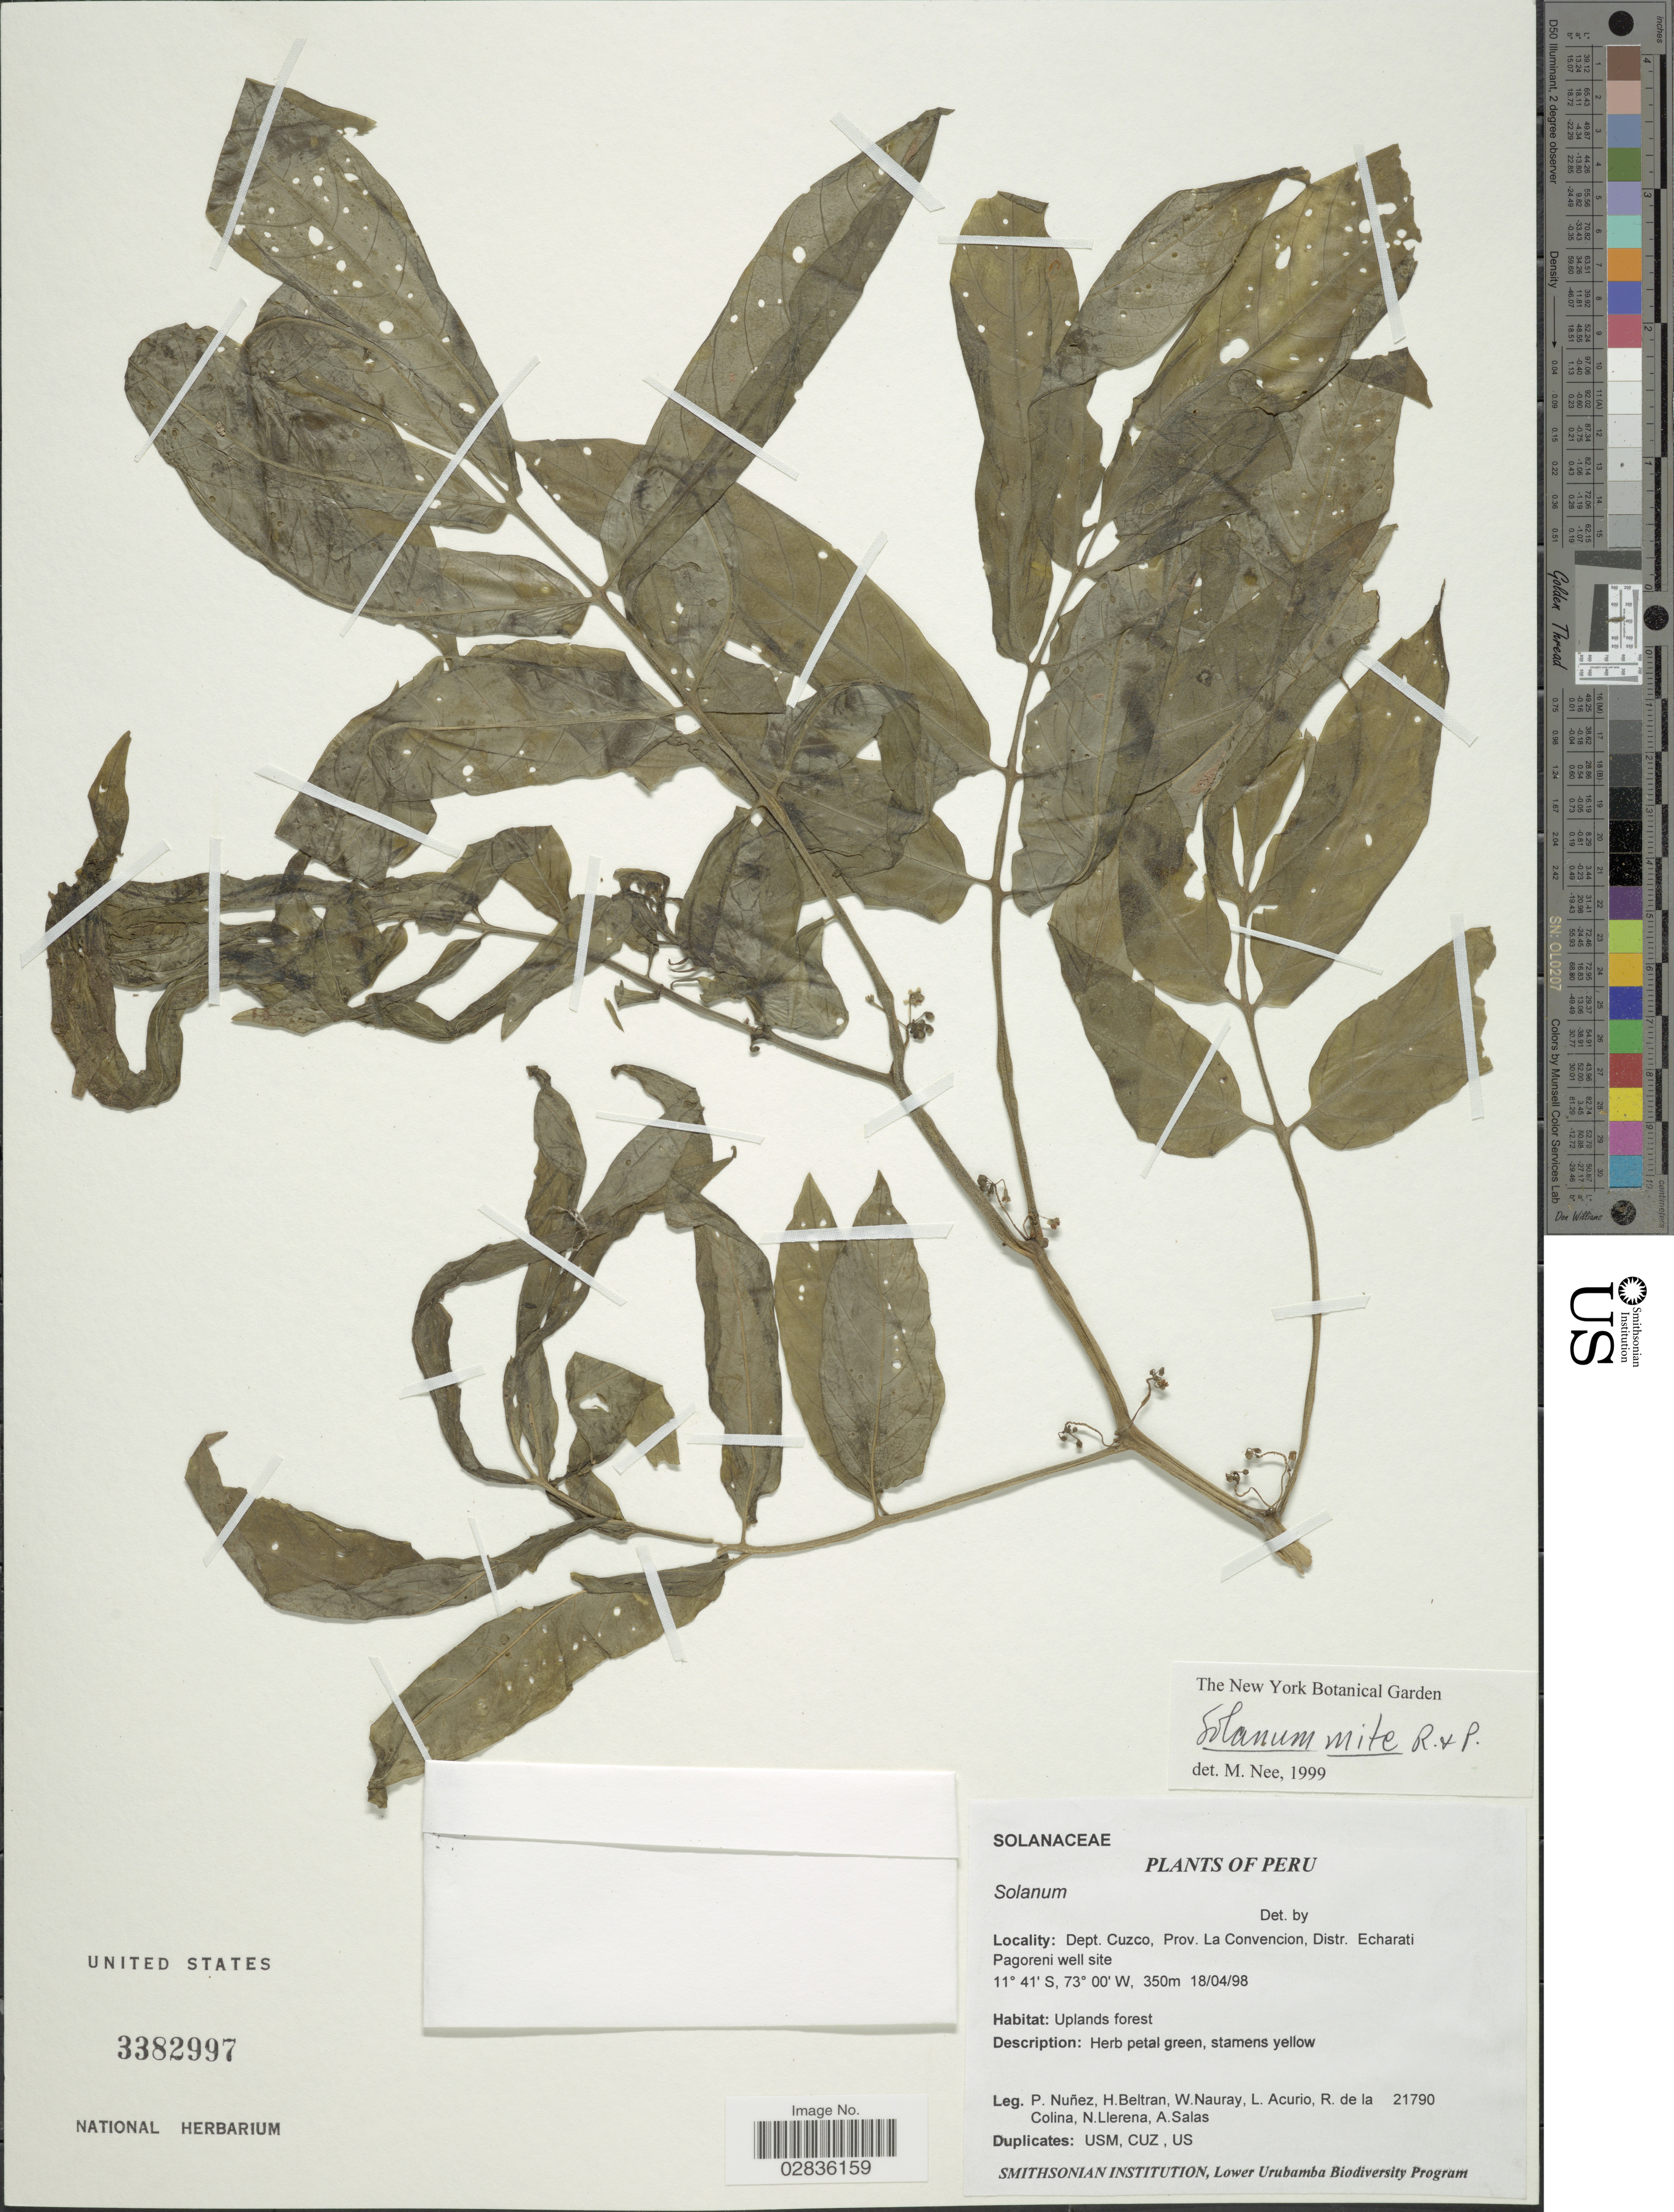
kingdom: Plantae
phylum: Tracheophyta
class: Magnoliopsida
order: Solanales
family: Solanaceae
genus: Solanum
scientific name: Solanum mite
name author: Ruiz & Pav.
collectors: P. Nuñez V., H. Beltran, W. Nauray, L. Acurio & et al.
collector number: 21790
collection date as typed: Transcribed d/m/y: 18/4/98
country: Peru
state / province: Cusco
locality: Dept. Cuzco, Prov. La Convencion, Distr. Echarati Pagoreni well site.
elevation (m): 350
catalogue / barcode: US 3382997